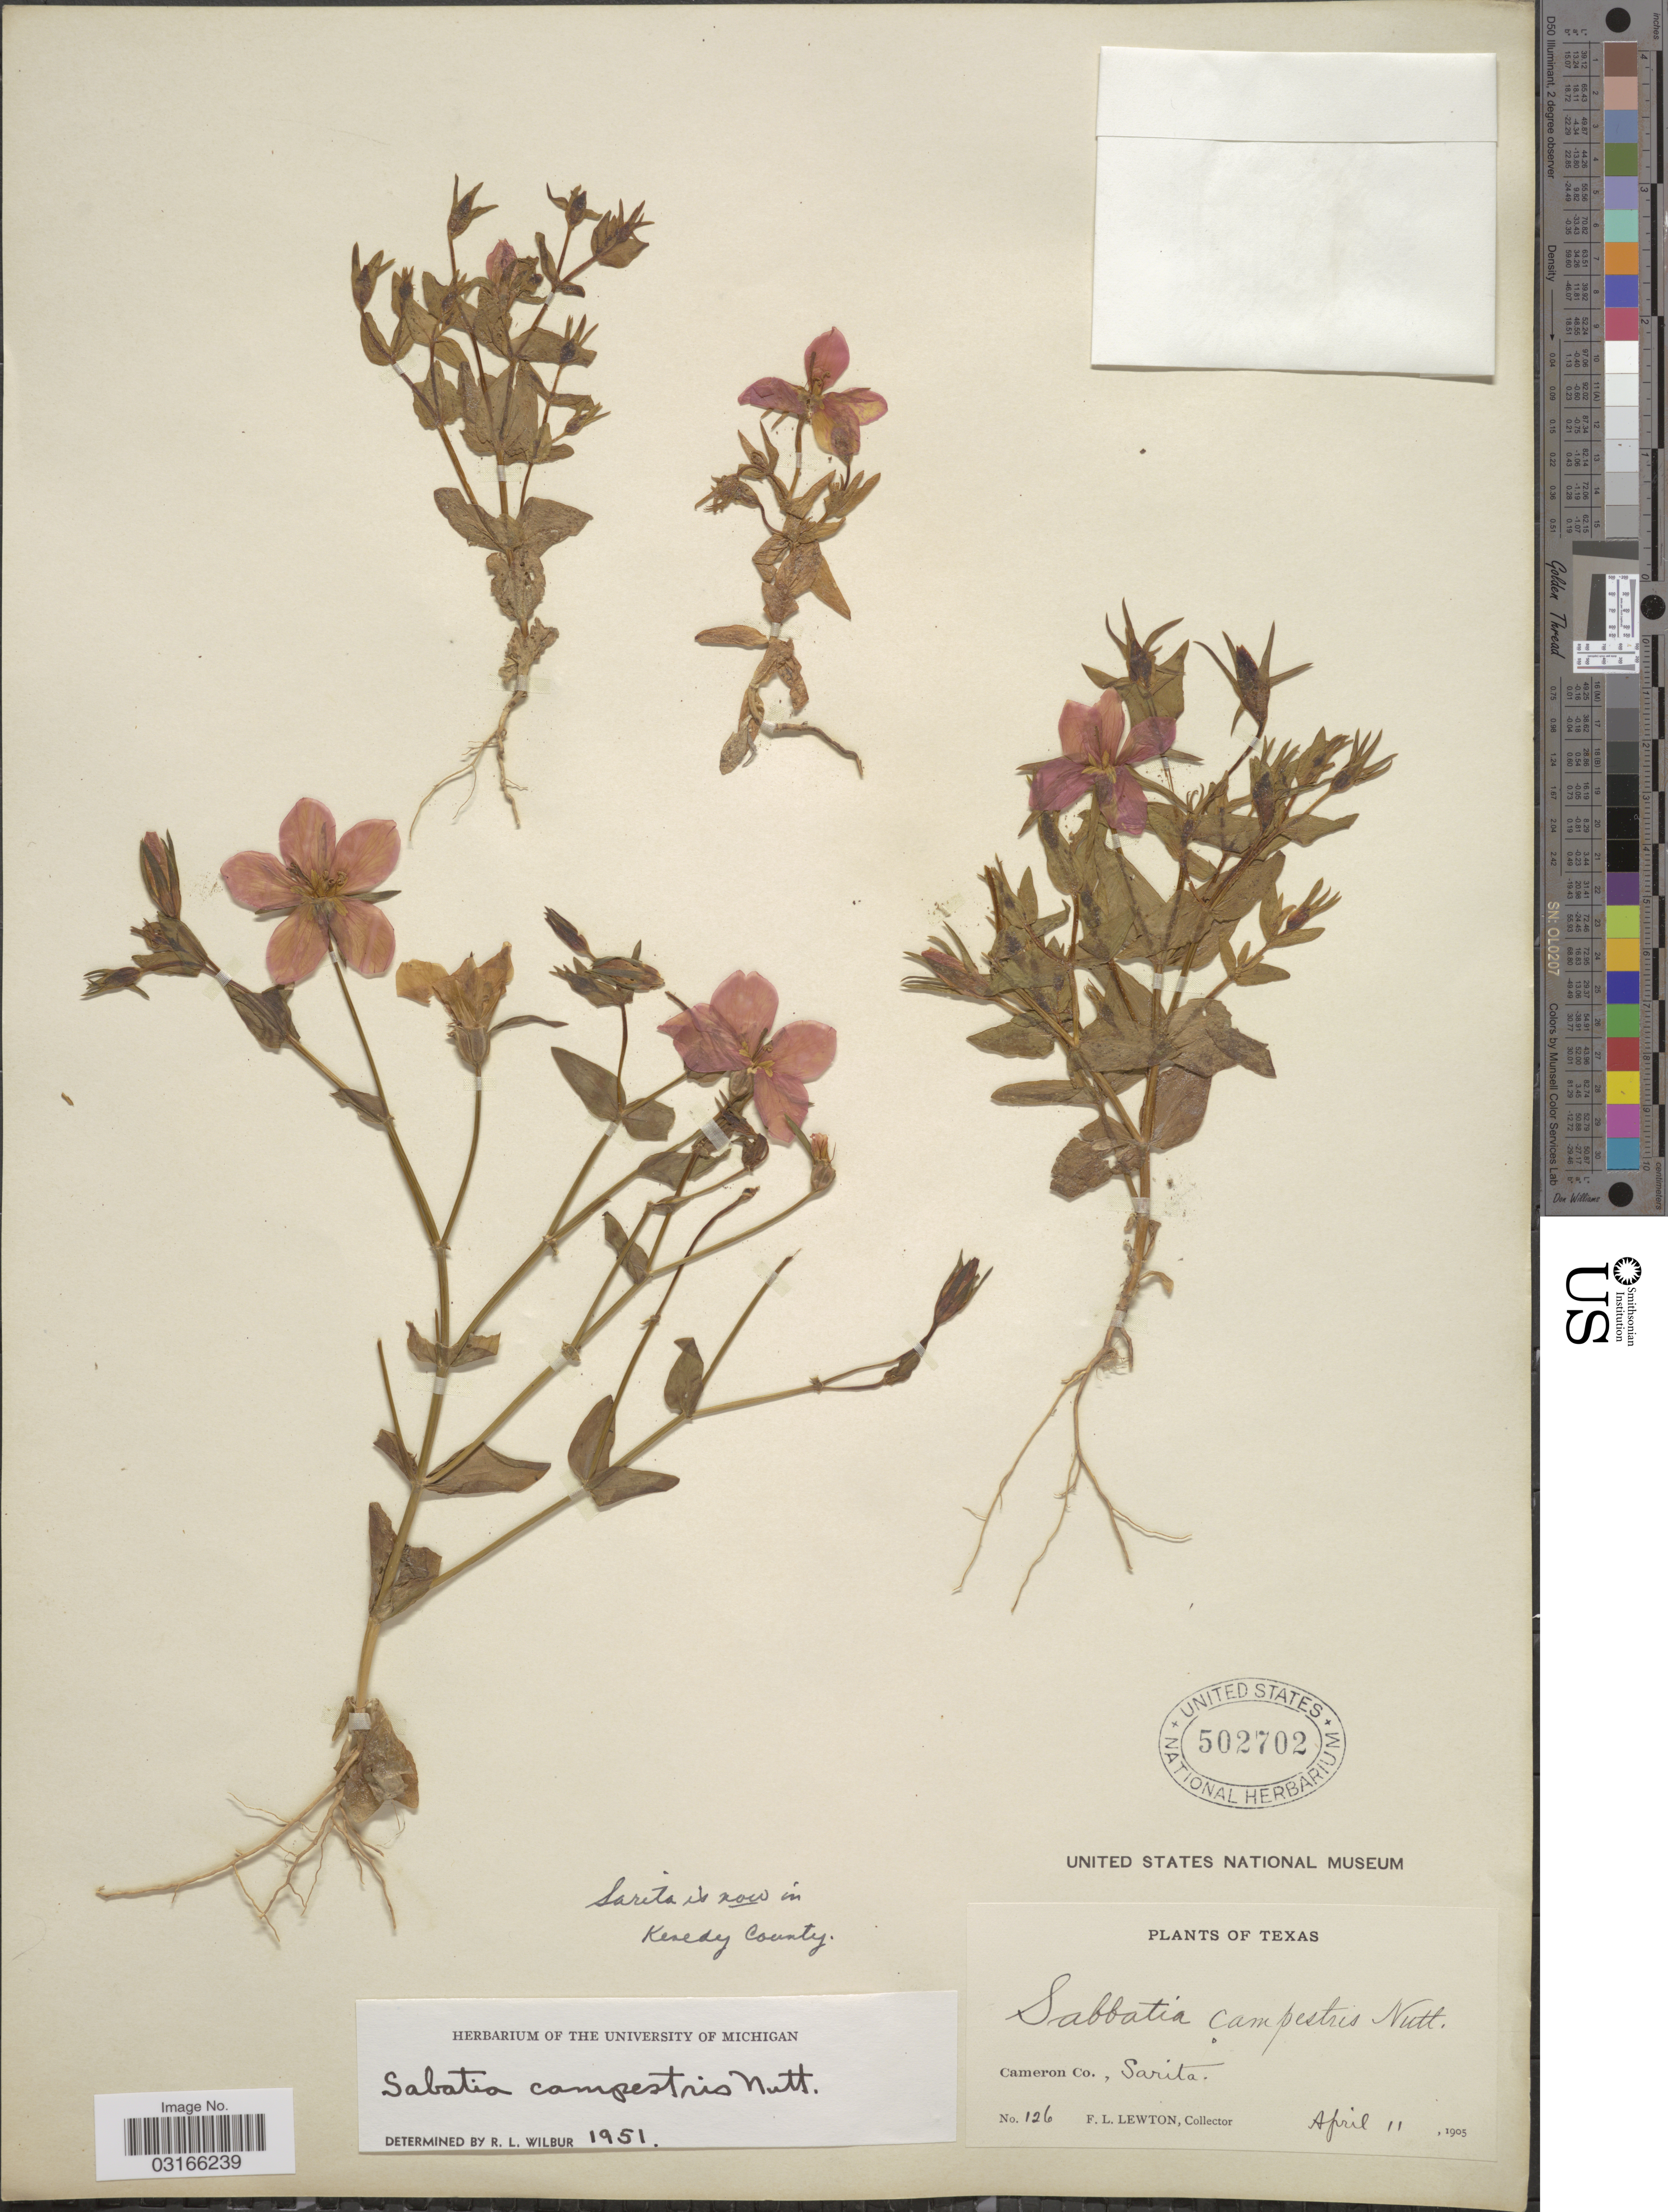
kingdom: Plantae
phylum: Tracheophyta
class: Magnoliopsida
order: Gentianales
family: Gentianaceae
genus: Sabatia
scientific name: Sabatia campestris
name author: Nutt.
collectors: F. L. Lewton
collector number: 126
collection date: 1905-04-11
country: United States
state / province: Texas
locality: Cameron Co., Sarita. Sarita is now in Kenedy County.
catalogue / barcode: US 502702